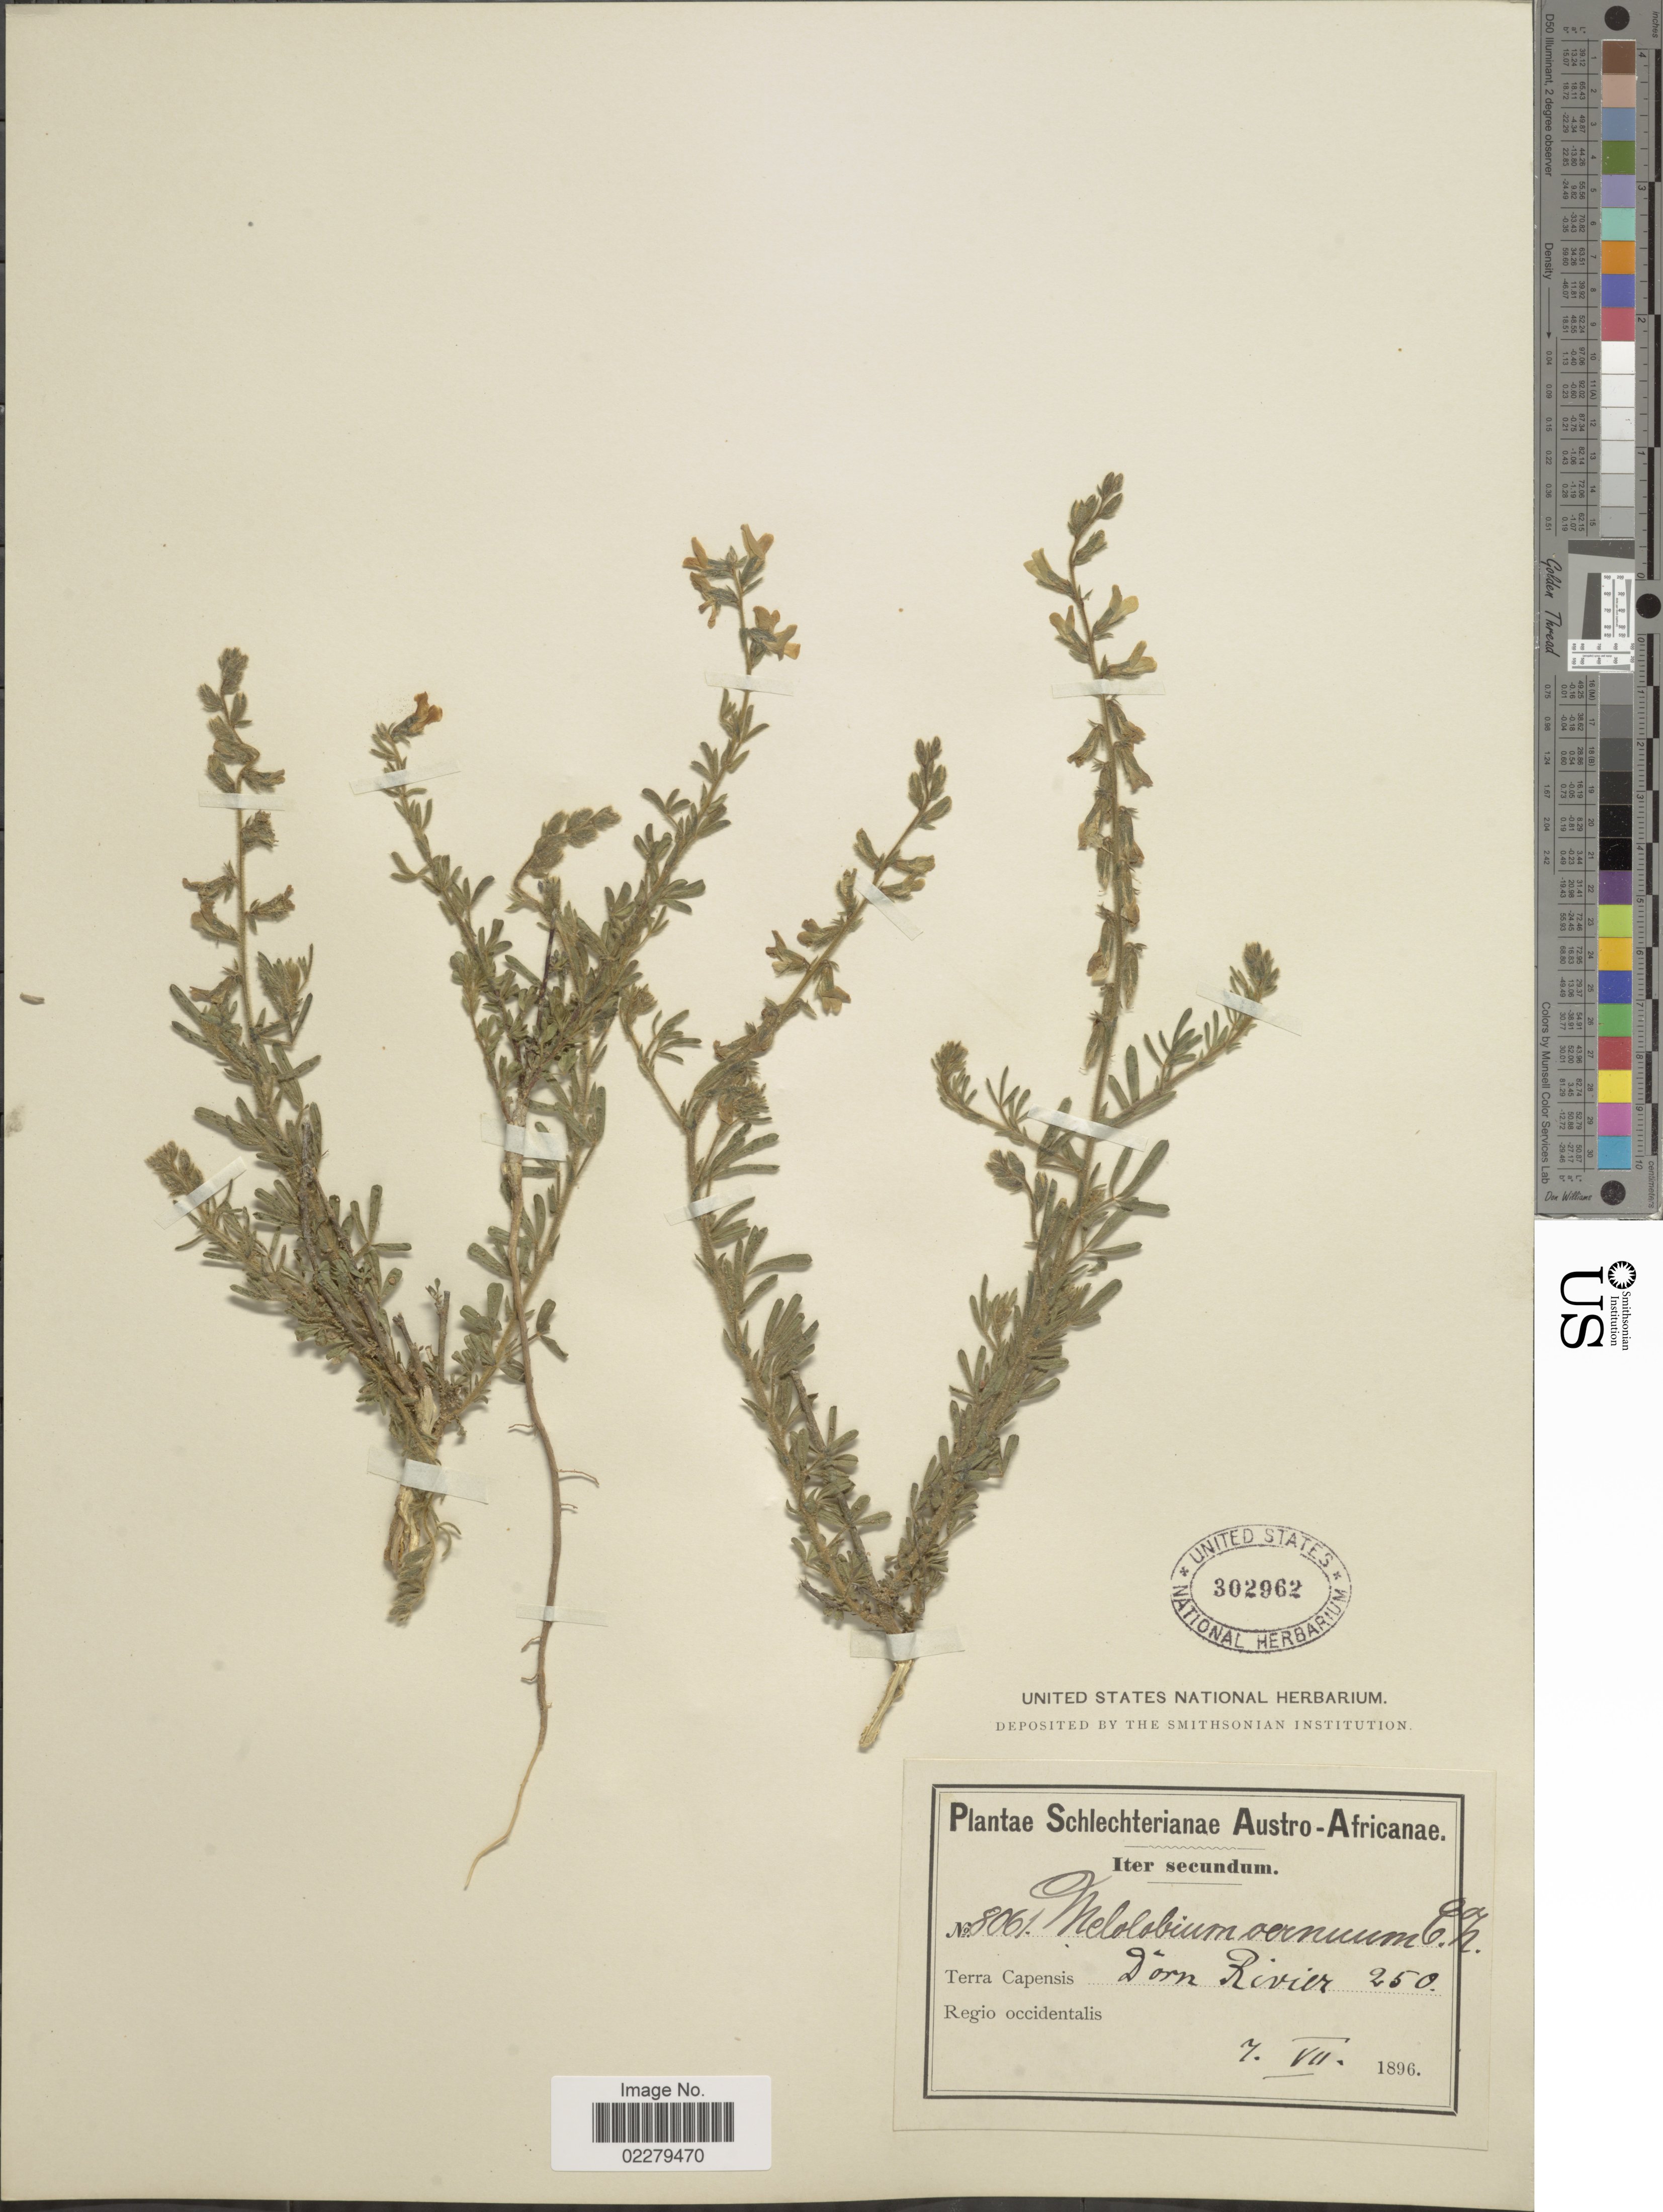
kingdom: Plantae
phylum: Tracheophyta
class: Magnoliopsida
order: Fabales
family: Fabaceae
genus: Melolobium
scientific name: Melolobium cernuum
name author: Eckl. & Zeyh.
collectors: Schlechter, --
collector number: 8061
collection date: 1896-07-07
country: South Africa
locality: Austro- Africanae. Terra Capensis, Dorn Rivier. Regio occidentalis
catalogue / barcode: US 302962